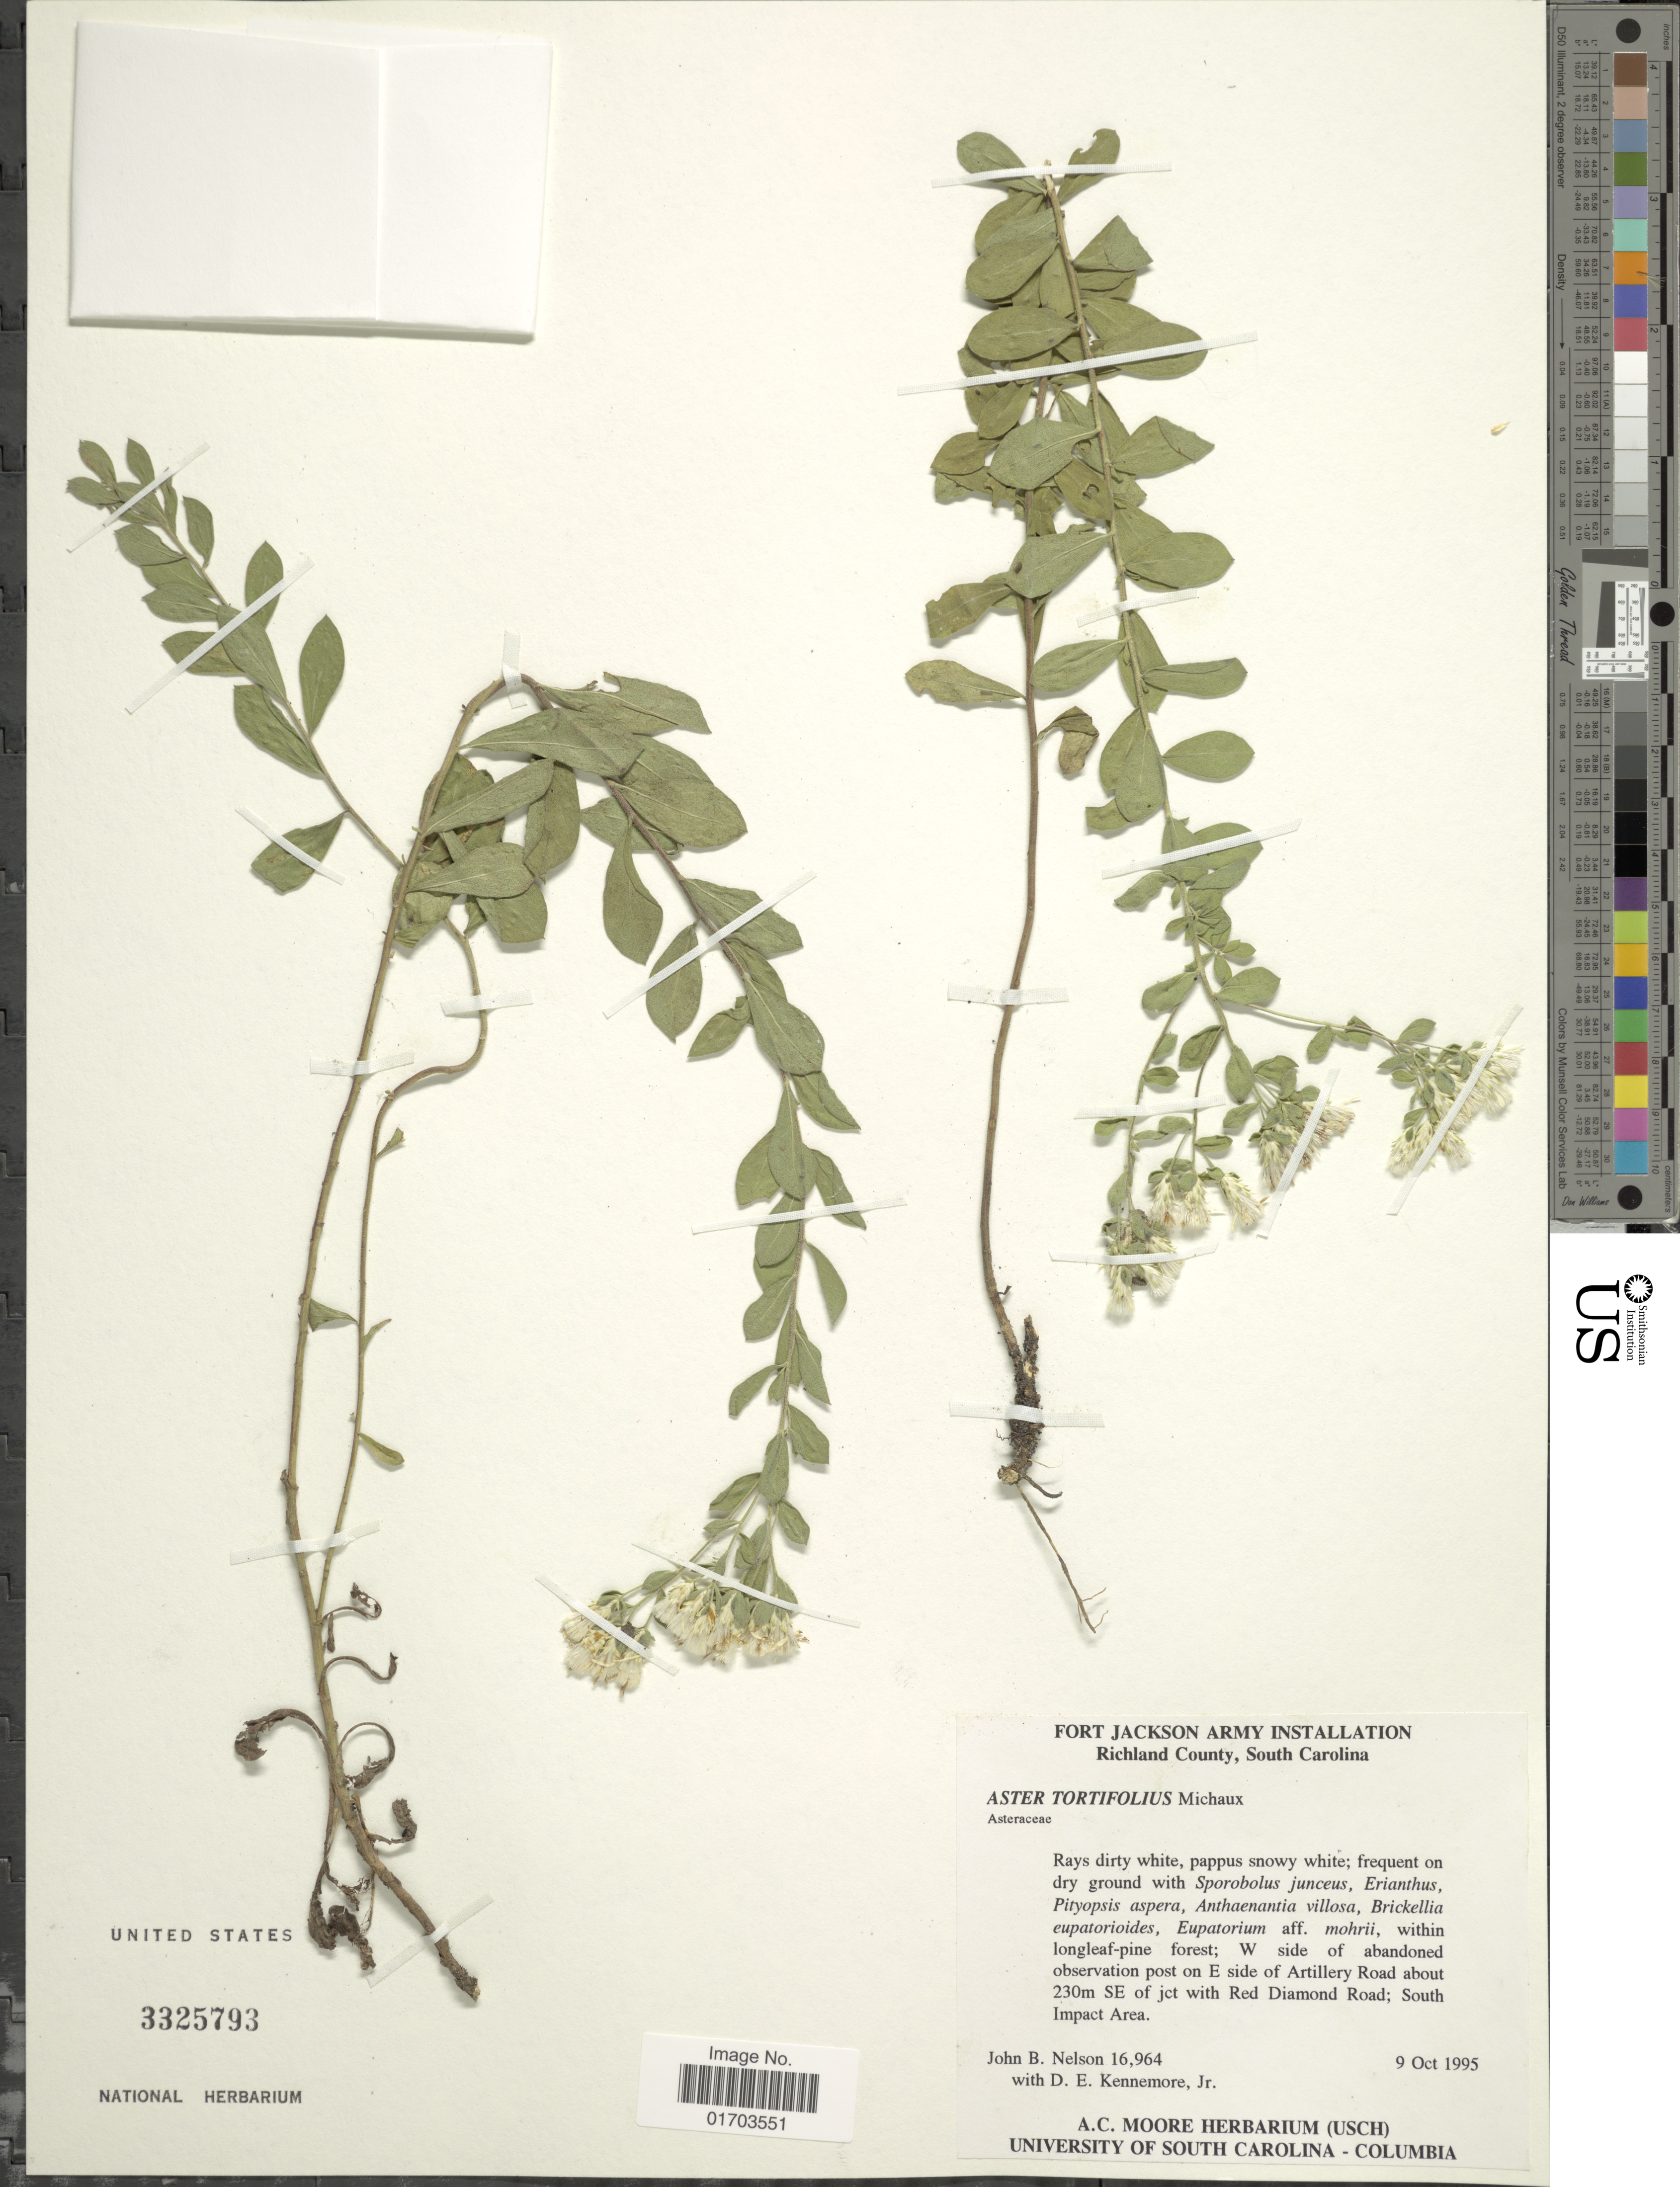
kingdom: Plantae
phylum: Tracheophyta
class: Magnoliopsida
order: Asterales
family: Asteraceae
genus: Sericocarpus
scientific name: Sericocarpus tortifolius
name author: (Michx.) Nees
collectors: J. B. Nelson & D. Kennemore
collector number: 16964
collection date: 1995-10-09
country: United States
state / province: South Carolina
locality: Jackson Army Installation. Richland County, South Carolina. W side of abandoned observation post on E side of Artillery Road about 230m SE of jct with Red Diamond Road; South Impact Area.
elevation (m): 230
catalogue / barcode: US 3325793